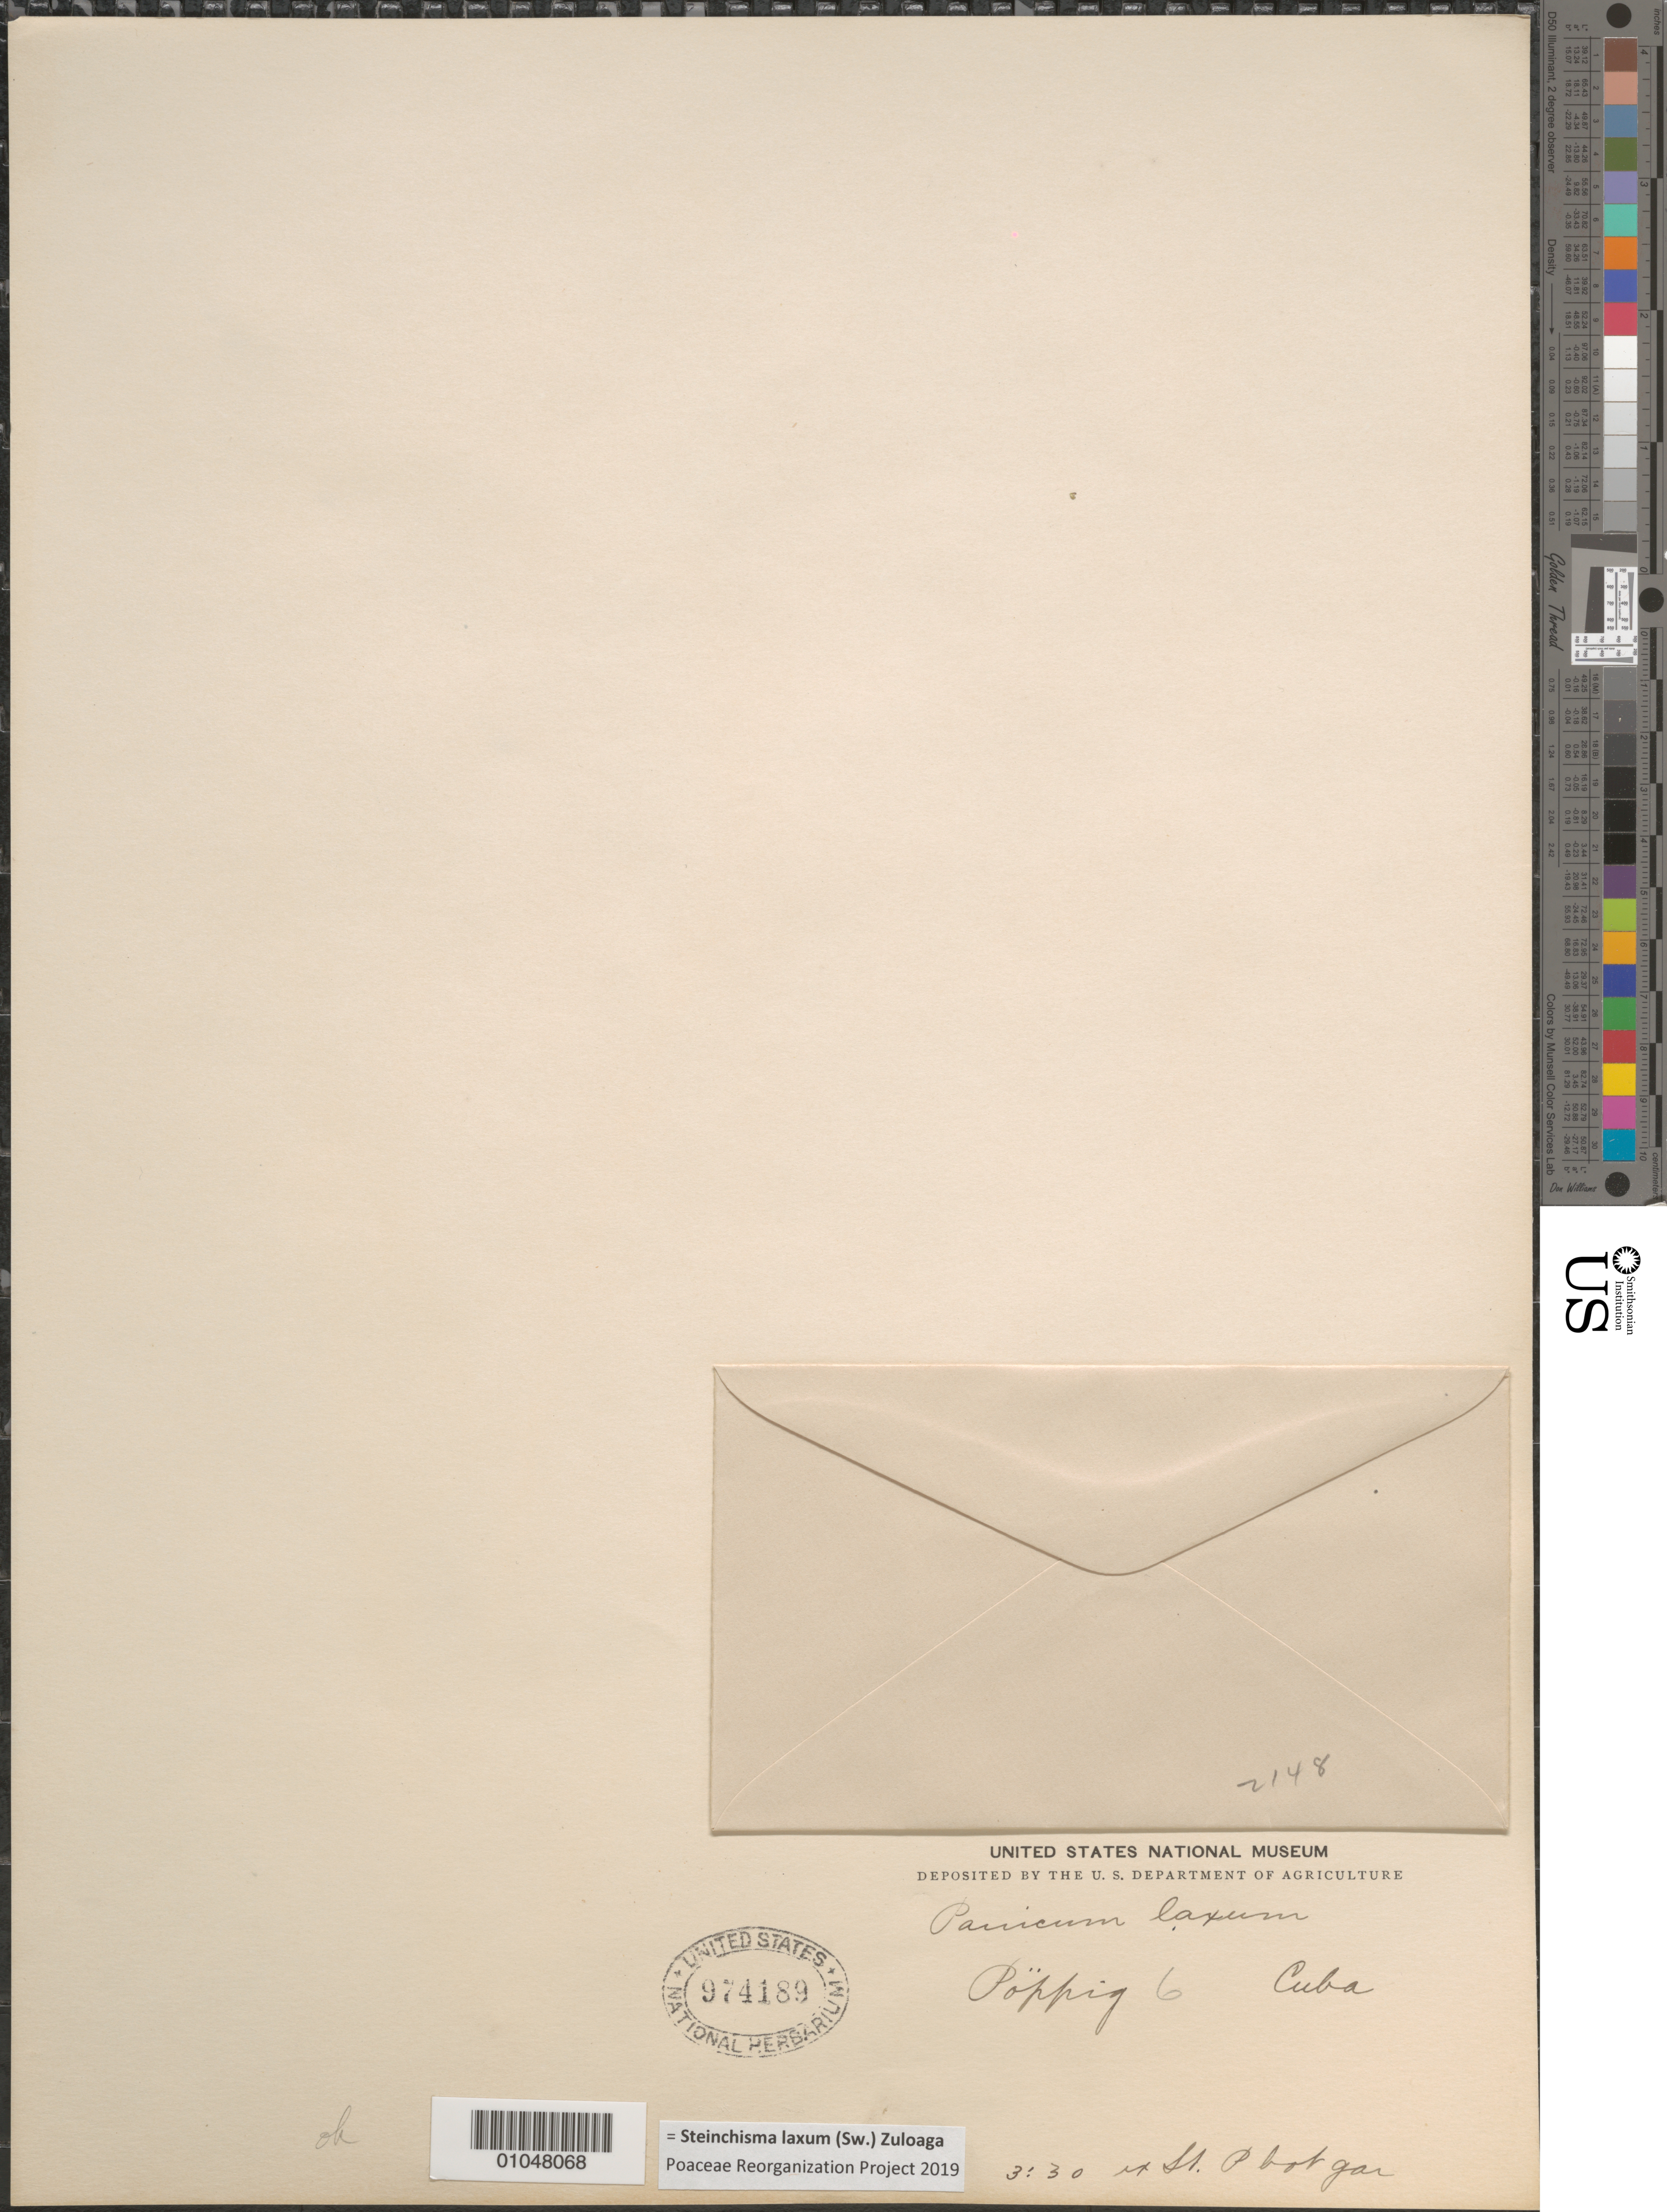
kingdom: Plantae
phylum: Tracheophyta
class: Liliopsida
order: Poales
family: Poaceae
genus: Panicum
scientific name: Panicum laxum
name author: Sw.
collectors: E. F. Poeppig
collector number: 6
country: Cuba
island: Cuba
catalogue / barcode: US 974189